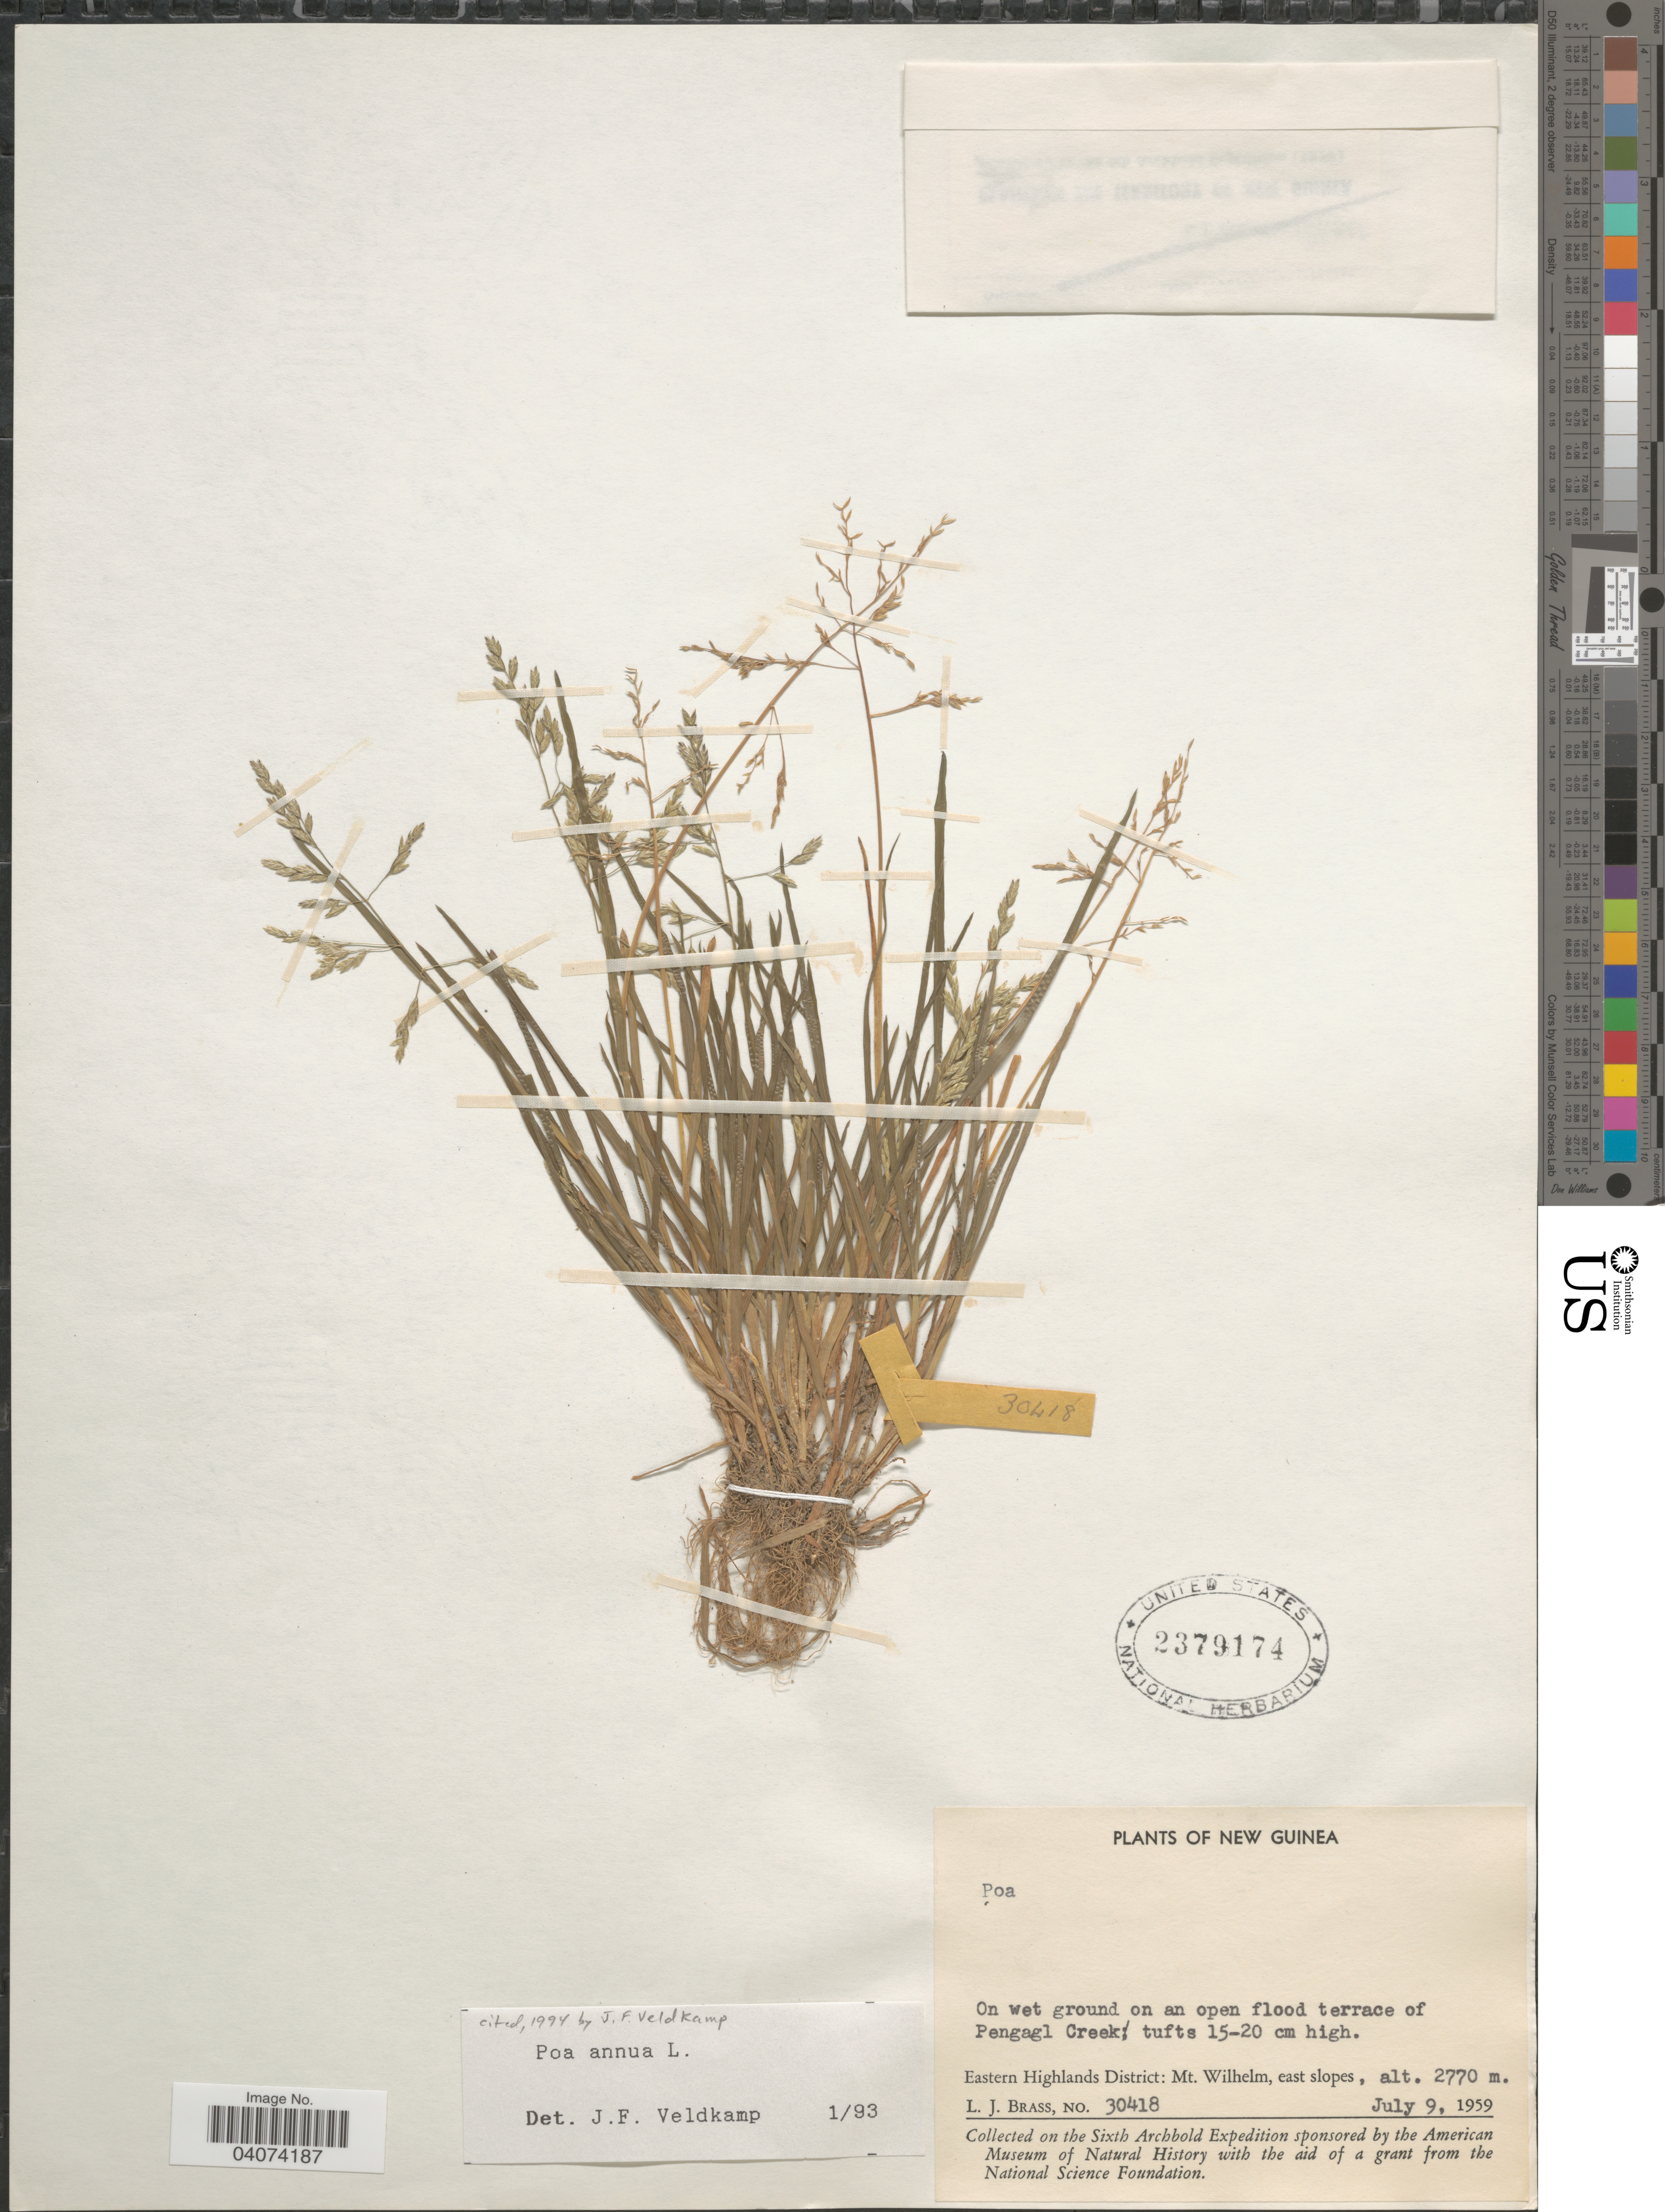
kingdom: Plantae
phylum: Tracheophyta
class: Liliopsida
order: Poales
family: Poaceae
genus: Poa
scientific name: Poa annua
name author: L.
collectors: L. J. Brass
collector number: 30418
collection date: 1959-07-09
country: Papua New Guinea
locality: New Guinea. On wet ground on an open flood terrace of Pengagl Creek. Eastern Highlands District: Mt. Wilhelm, east slopes. Sixth Archbold Expedition.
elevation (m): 2770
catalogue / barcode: US 2379174